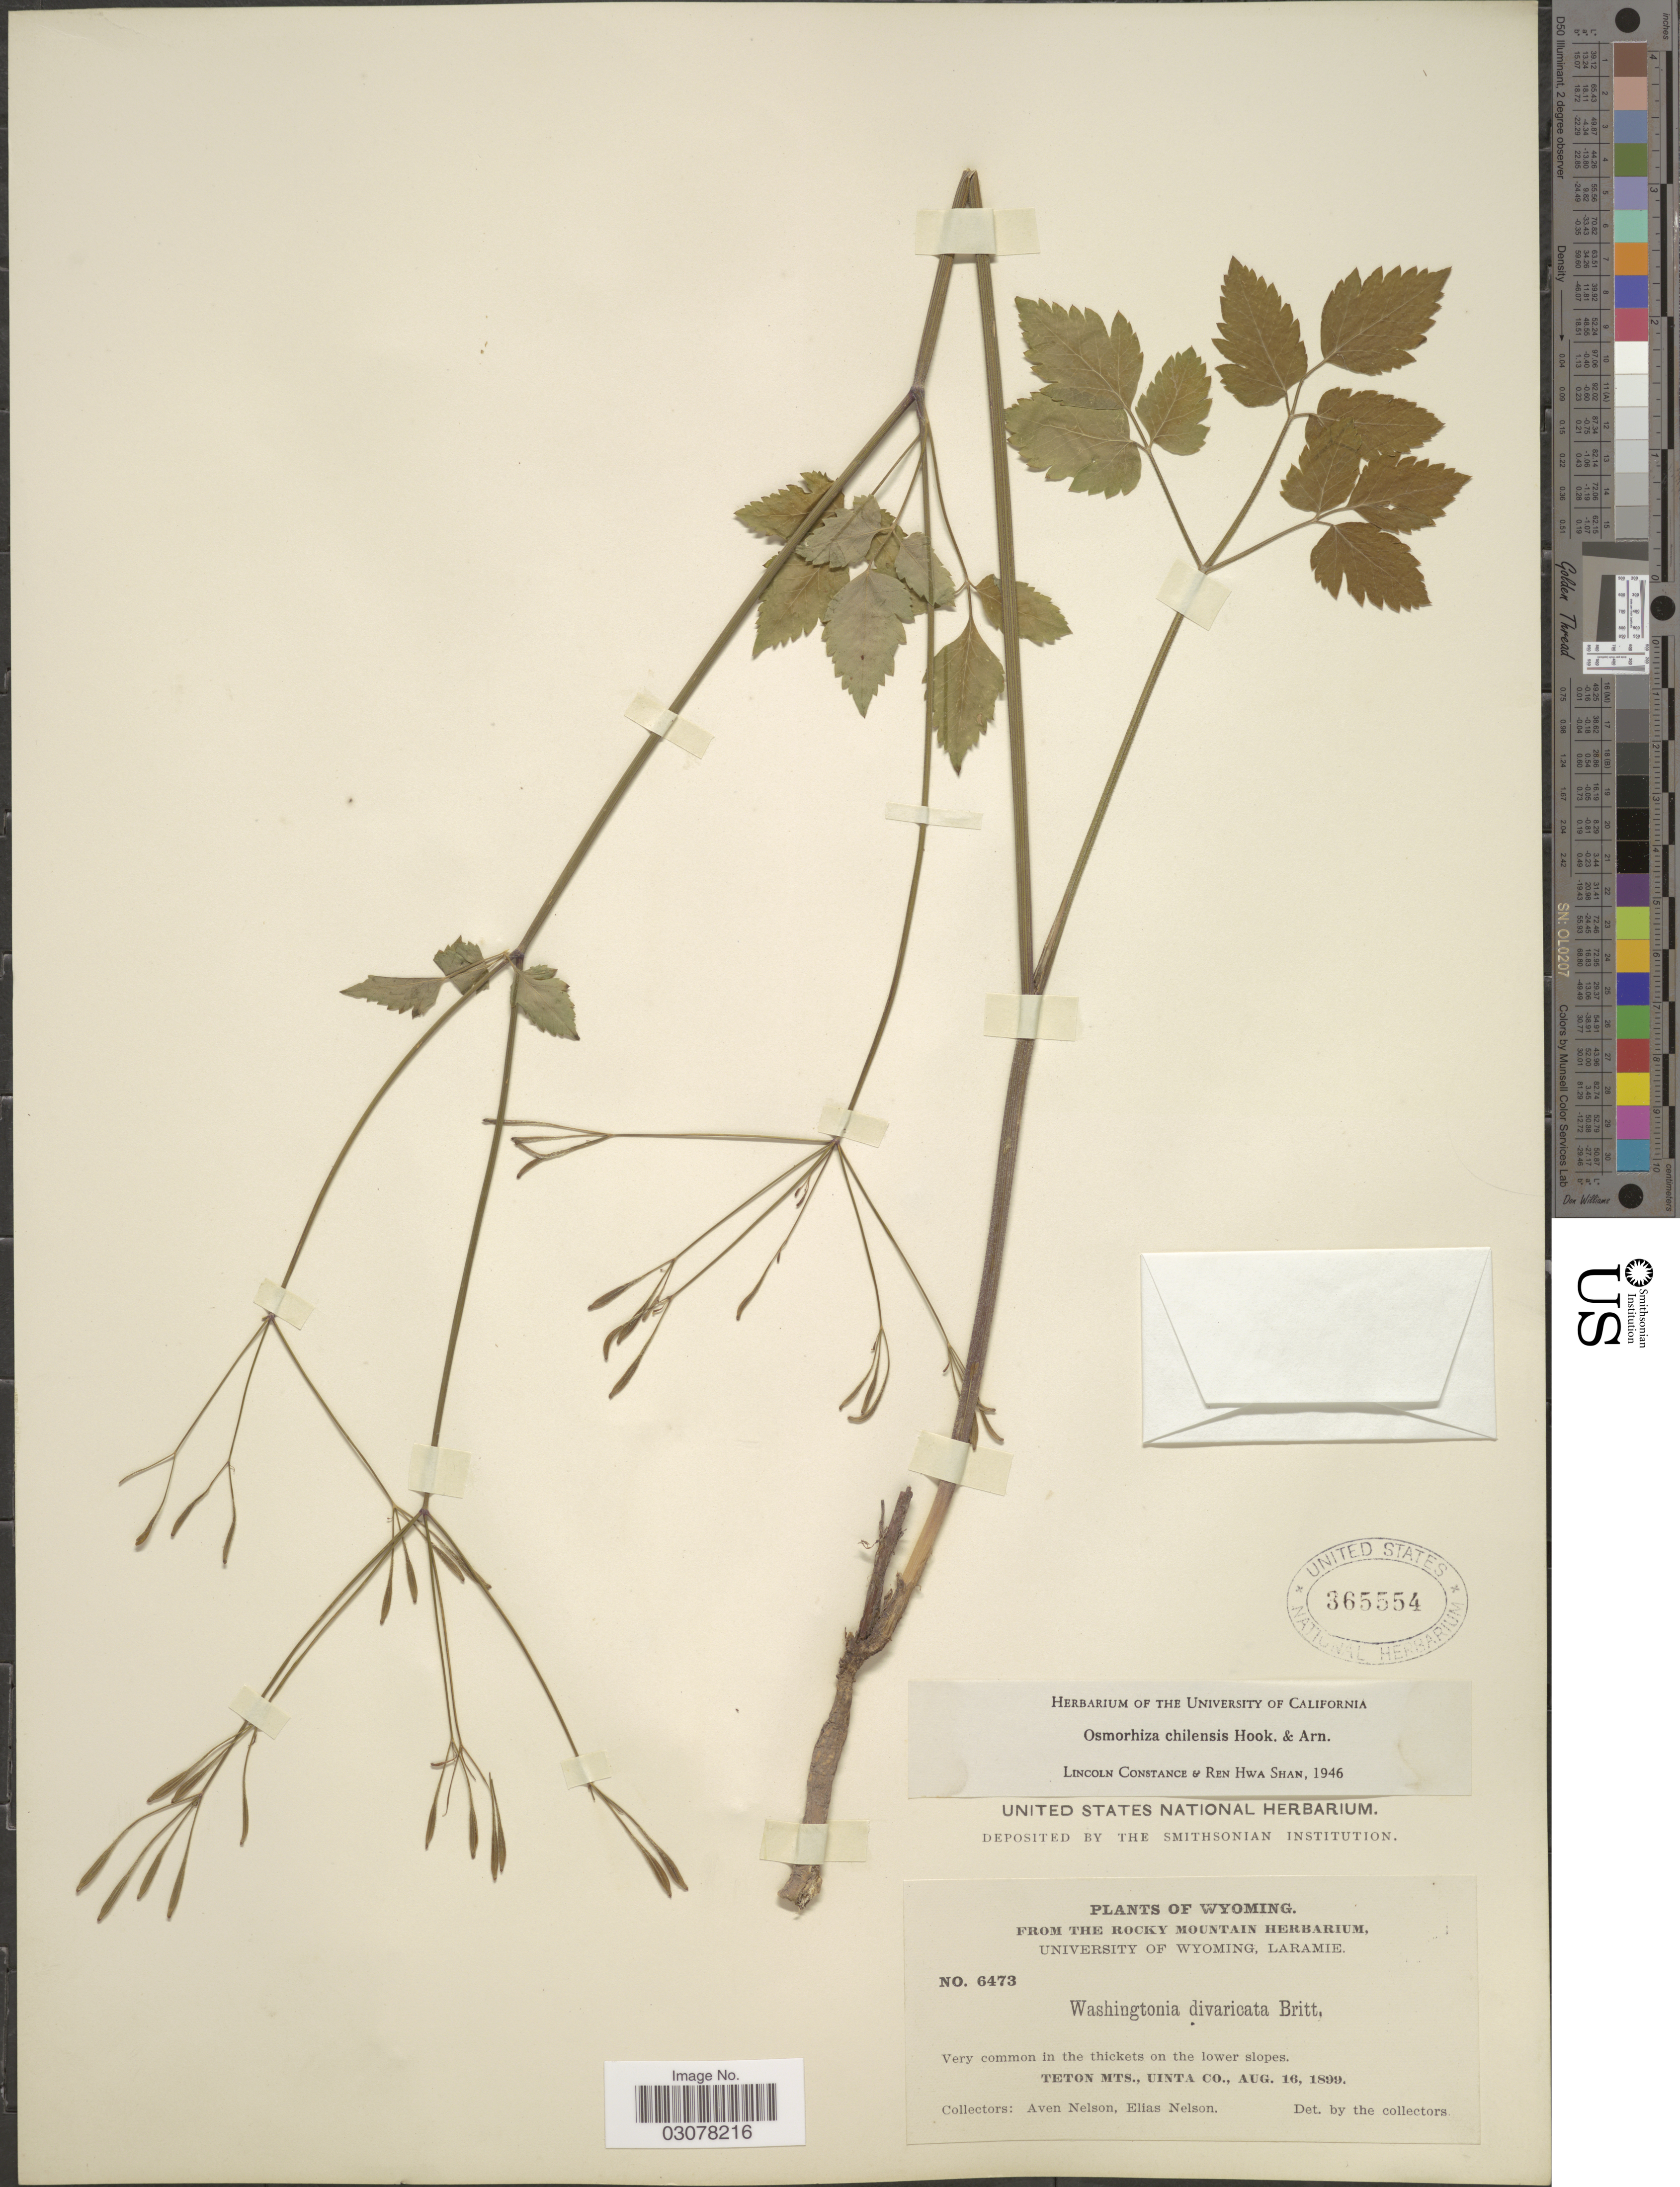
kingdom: Plantae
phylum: Tracheophyta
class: Magnoliopsida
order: Apiales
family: Apiaceae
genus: Osmorhiza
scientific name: Osmorhiza chilensis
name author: Hook. & Arn.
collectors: A. Nelson & E. Nelson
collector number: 6473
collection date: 1899-08-16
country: United States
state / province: Wyoming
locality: Teton Mts., Uinta Co.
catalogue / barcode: US 365554